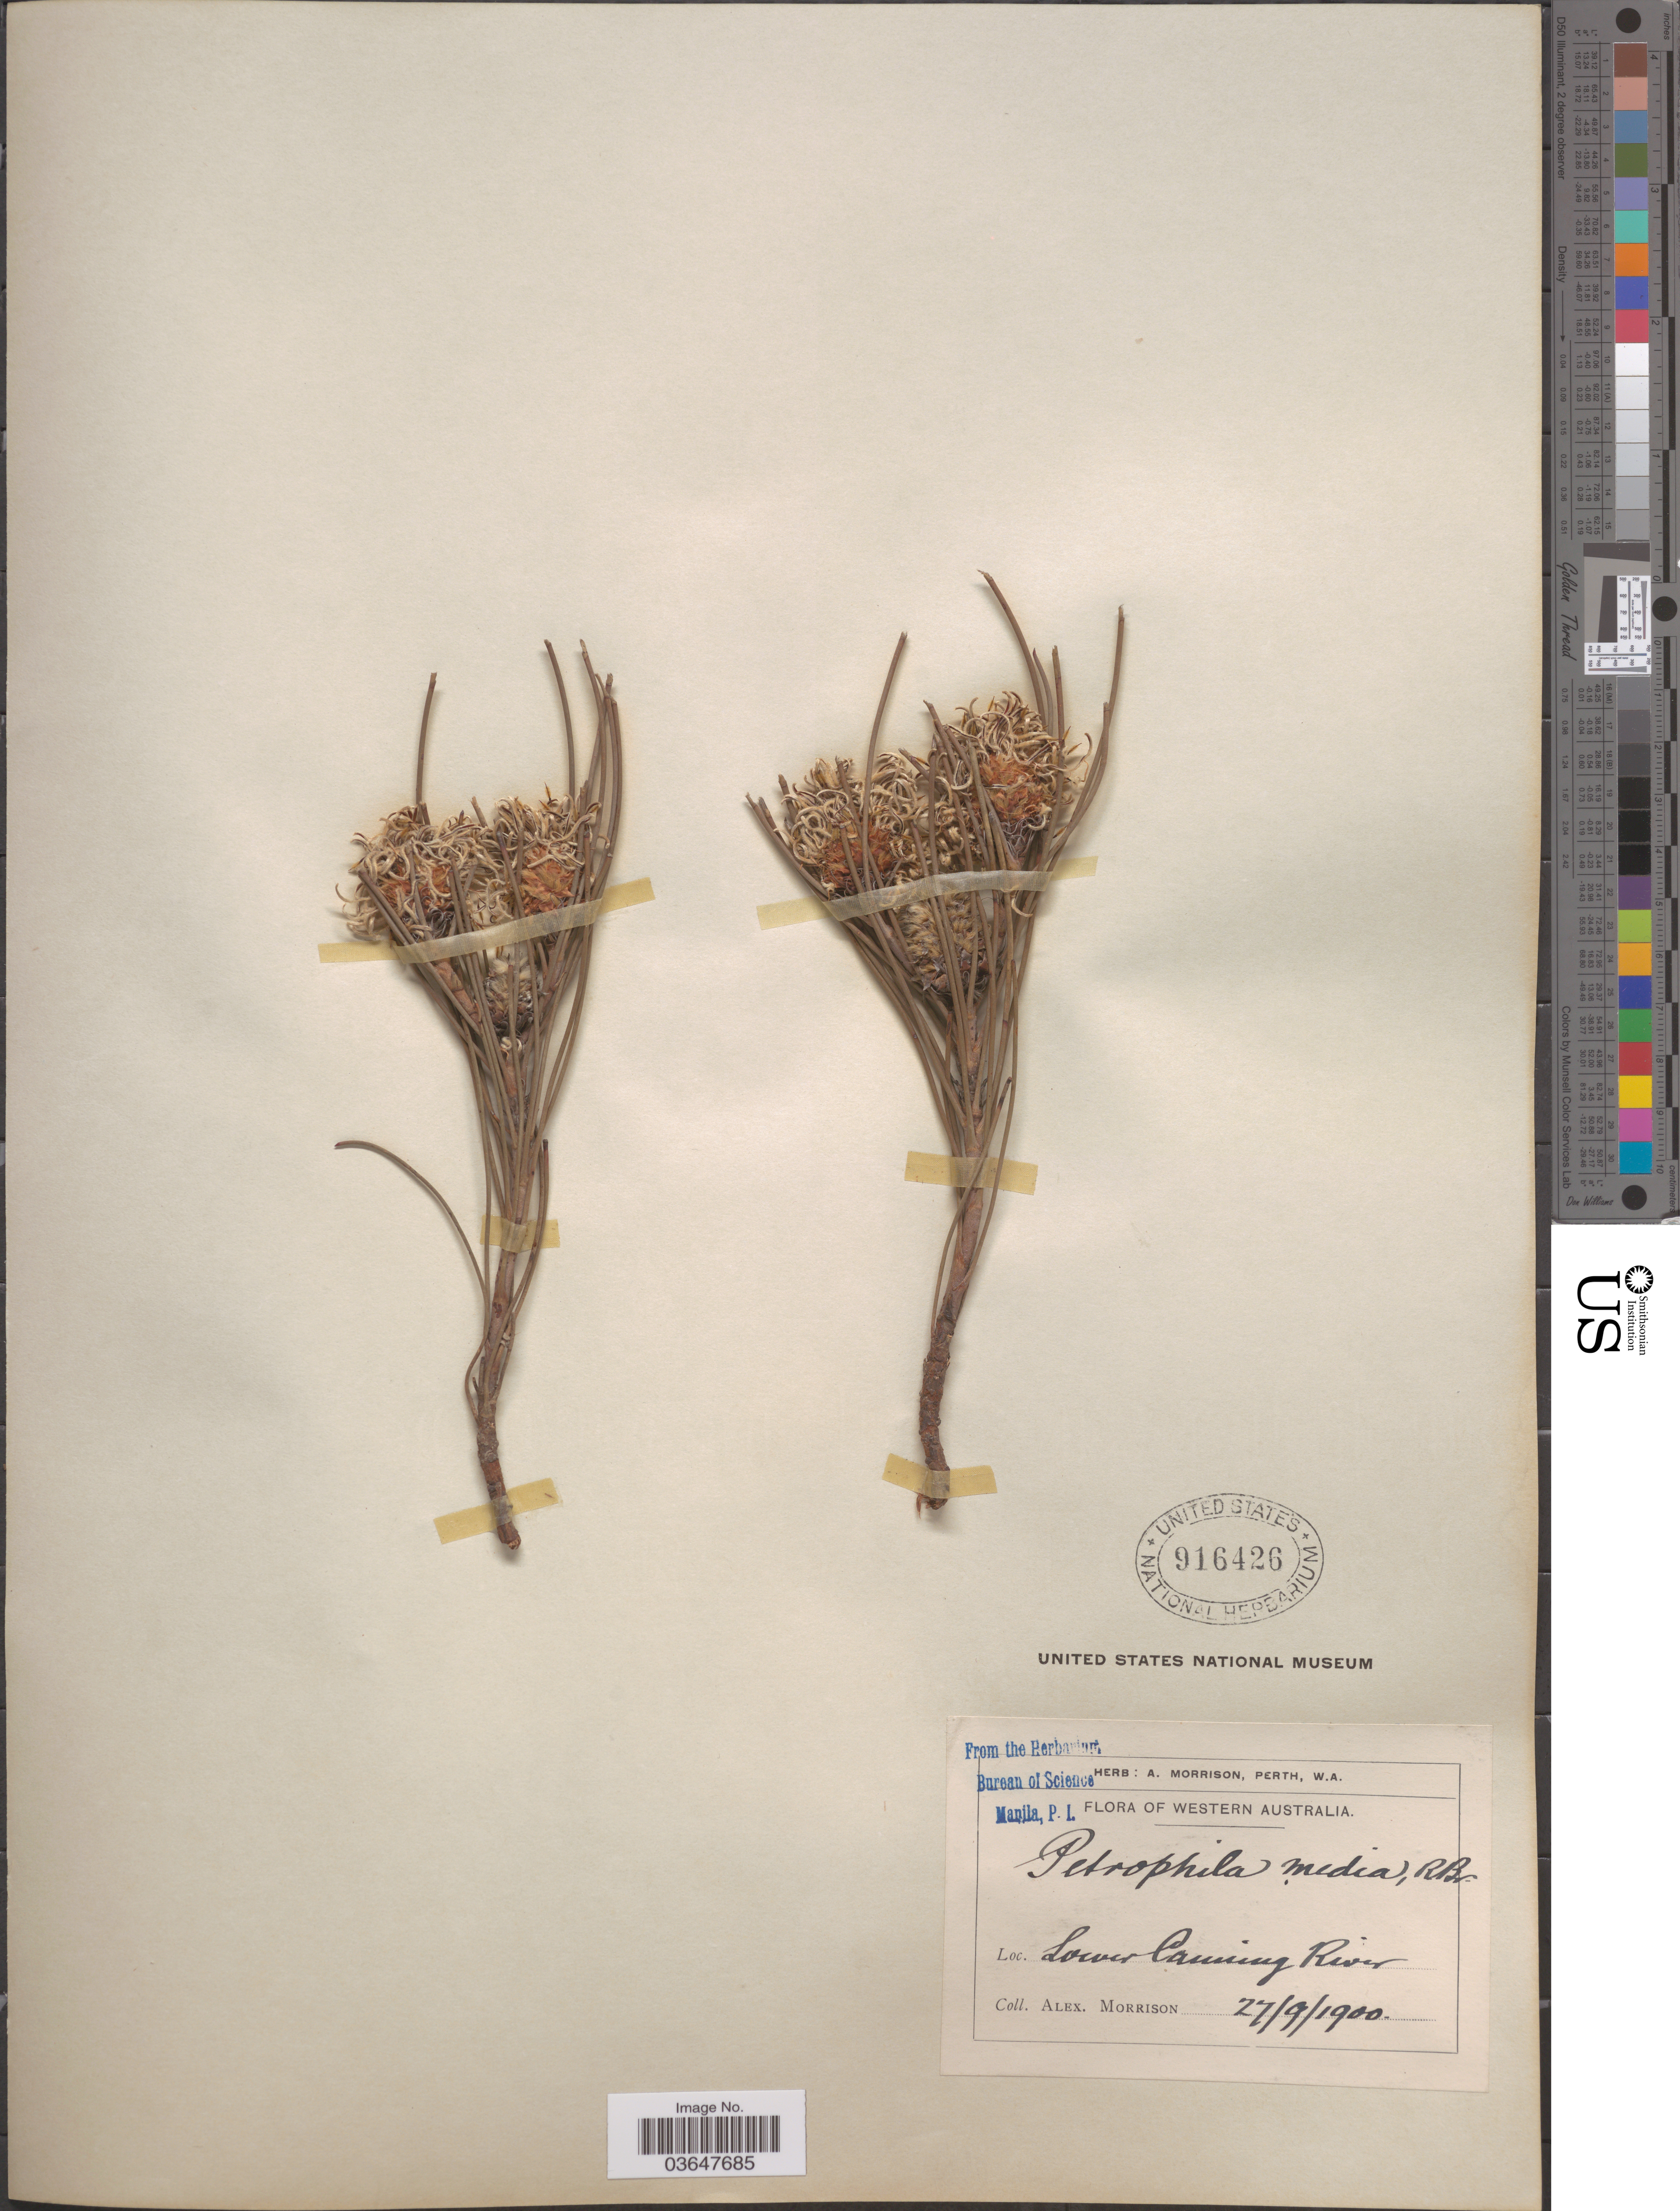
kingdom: Plantae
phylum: Tracheophyta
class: Magnoliopsida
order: Proteales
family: Proteaceae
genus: Petrophile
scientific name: Petrophile media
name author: R. Br.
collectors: A. Morrison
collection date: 1900-09-27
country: Australia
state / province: Western Australia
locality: Lower Canning River.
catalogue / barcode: US 916426